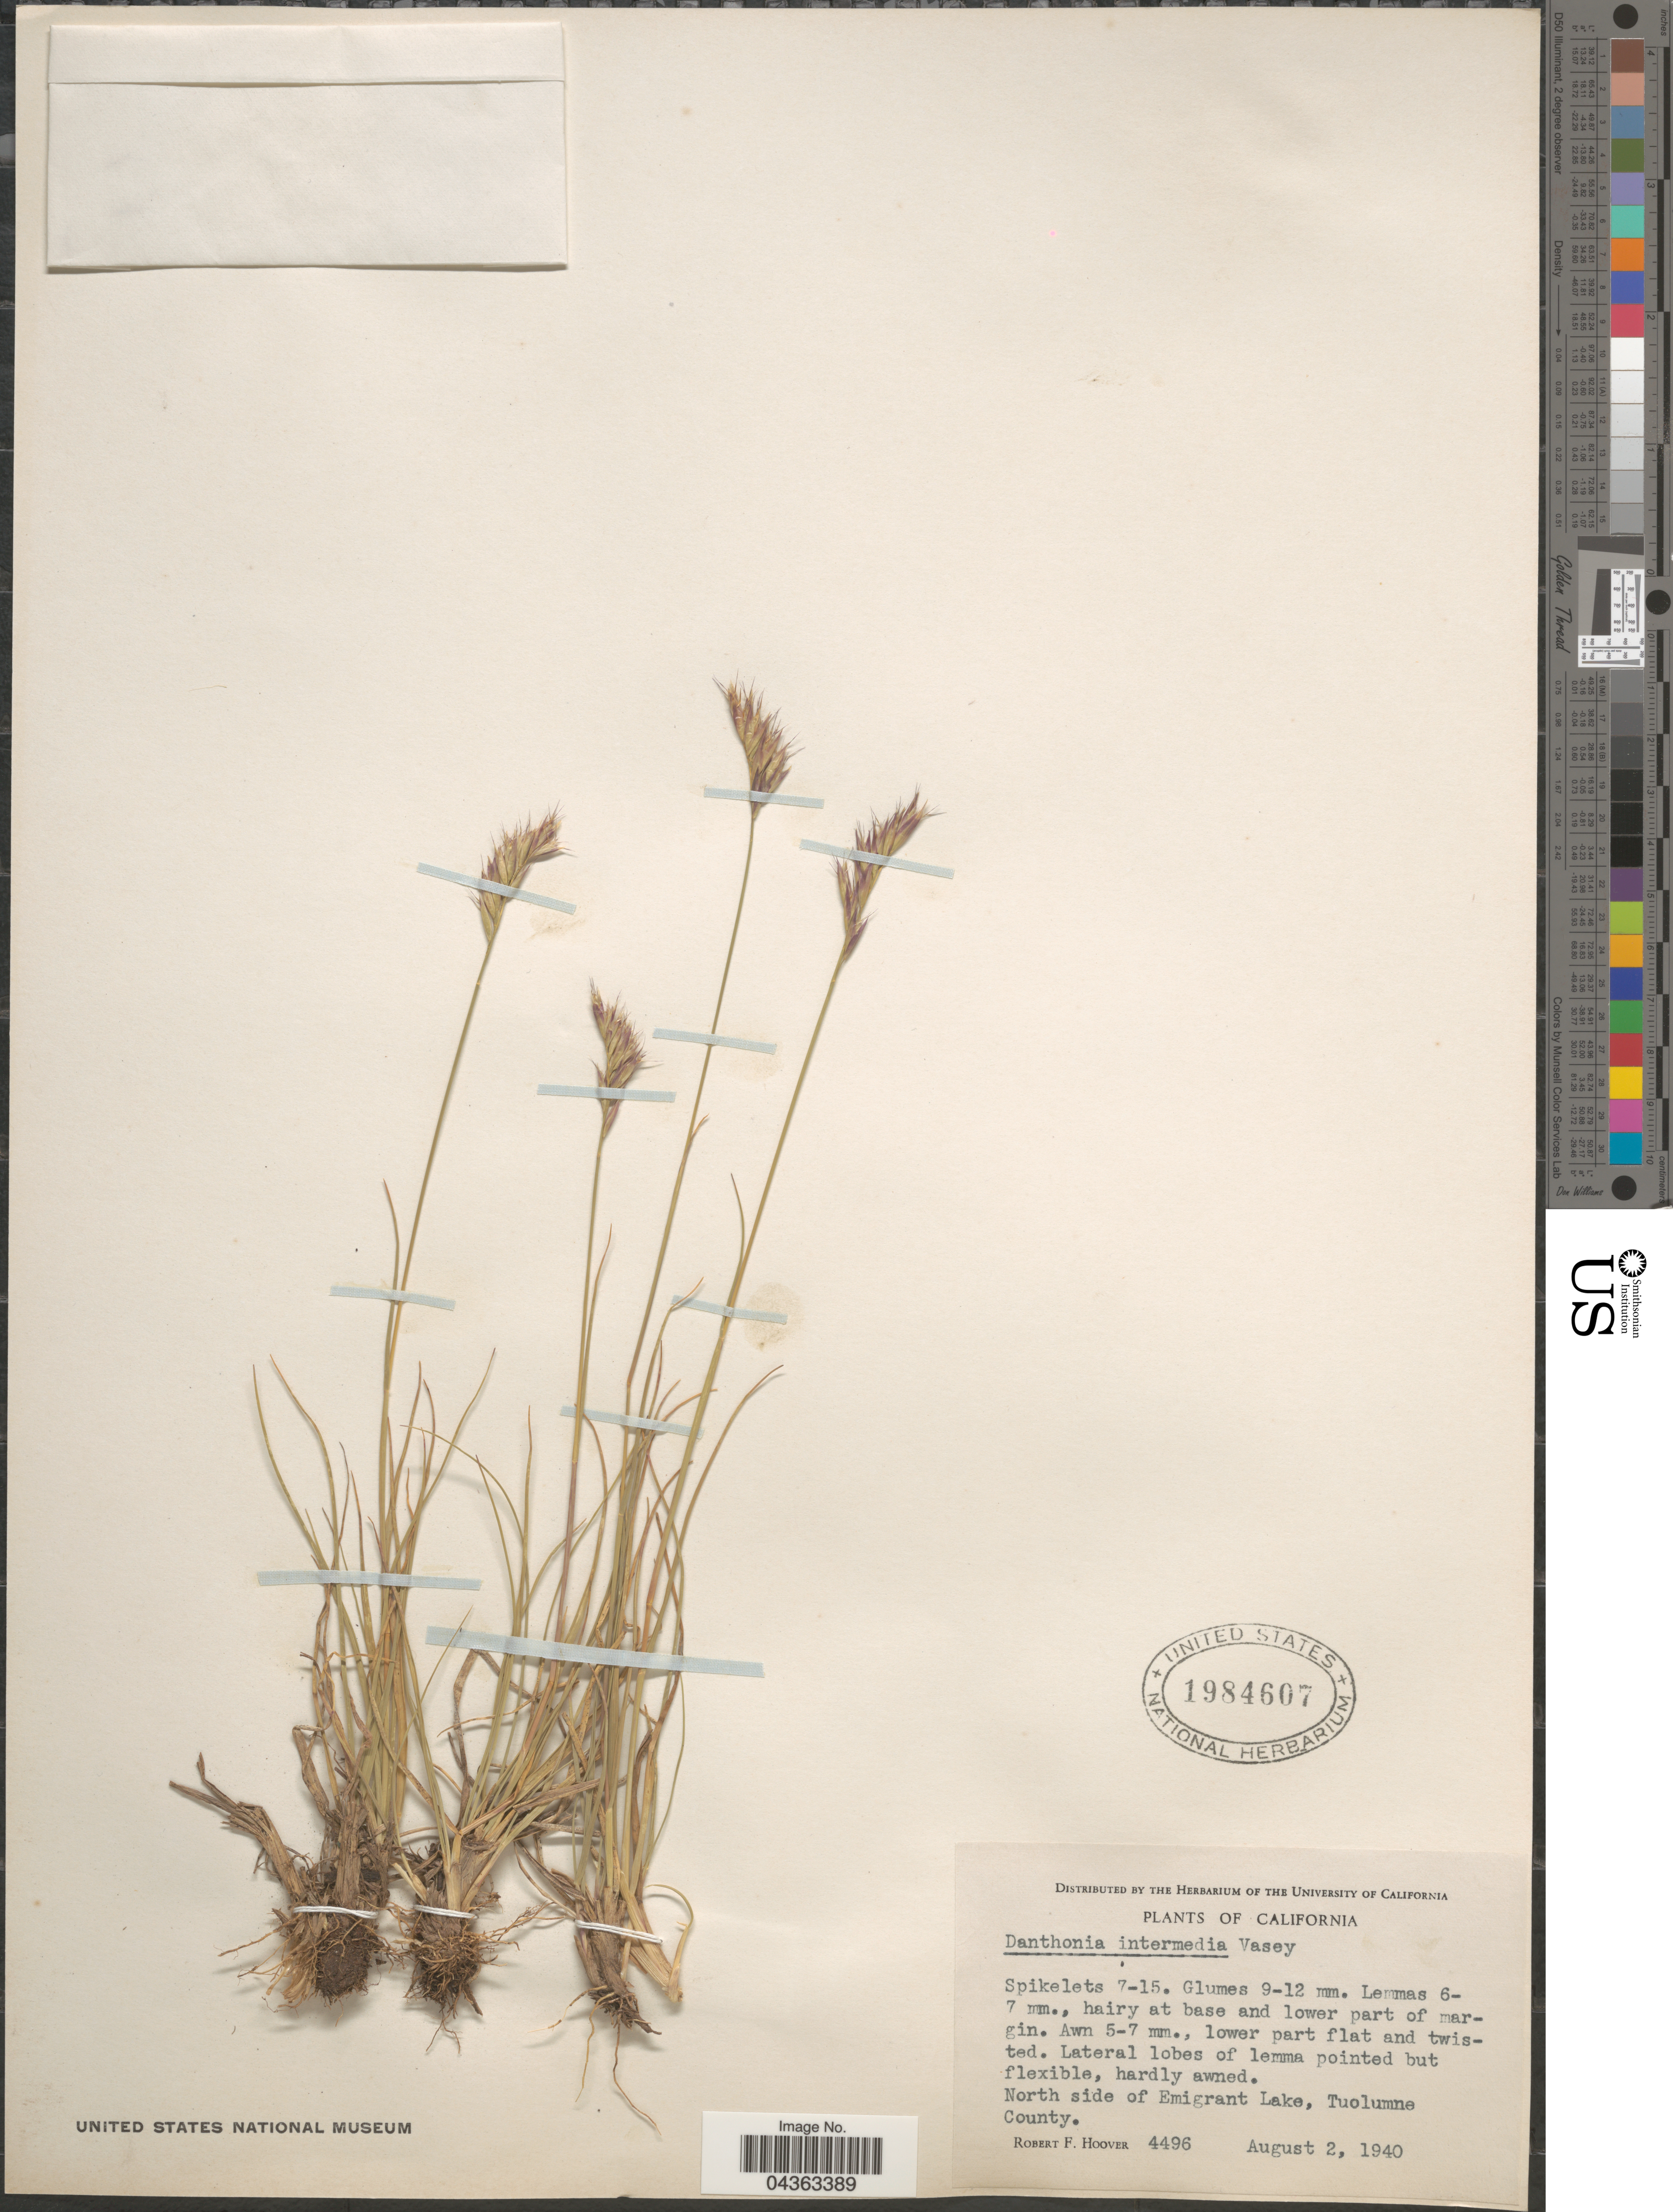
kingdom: Plantae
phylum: Tracheophyta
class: Liliopsida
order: Poales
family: Poaceae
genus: Danthonia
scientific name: Danthonia intermedia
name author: Vasey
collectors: R. F. Hoover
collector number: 4496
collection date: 1940-08-02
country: United States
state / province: California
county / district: Tuolumne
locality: North side of Emigrant Lake, Tuolumne County.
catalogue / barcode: US 1984607